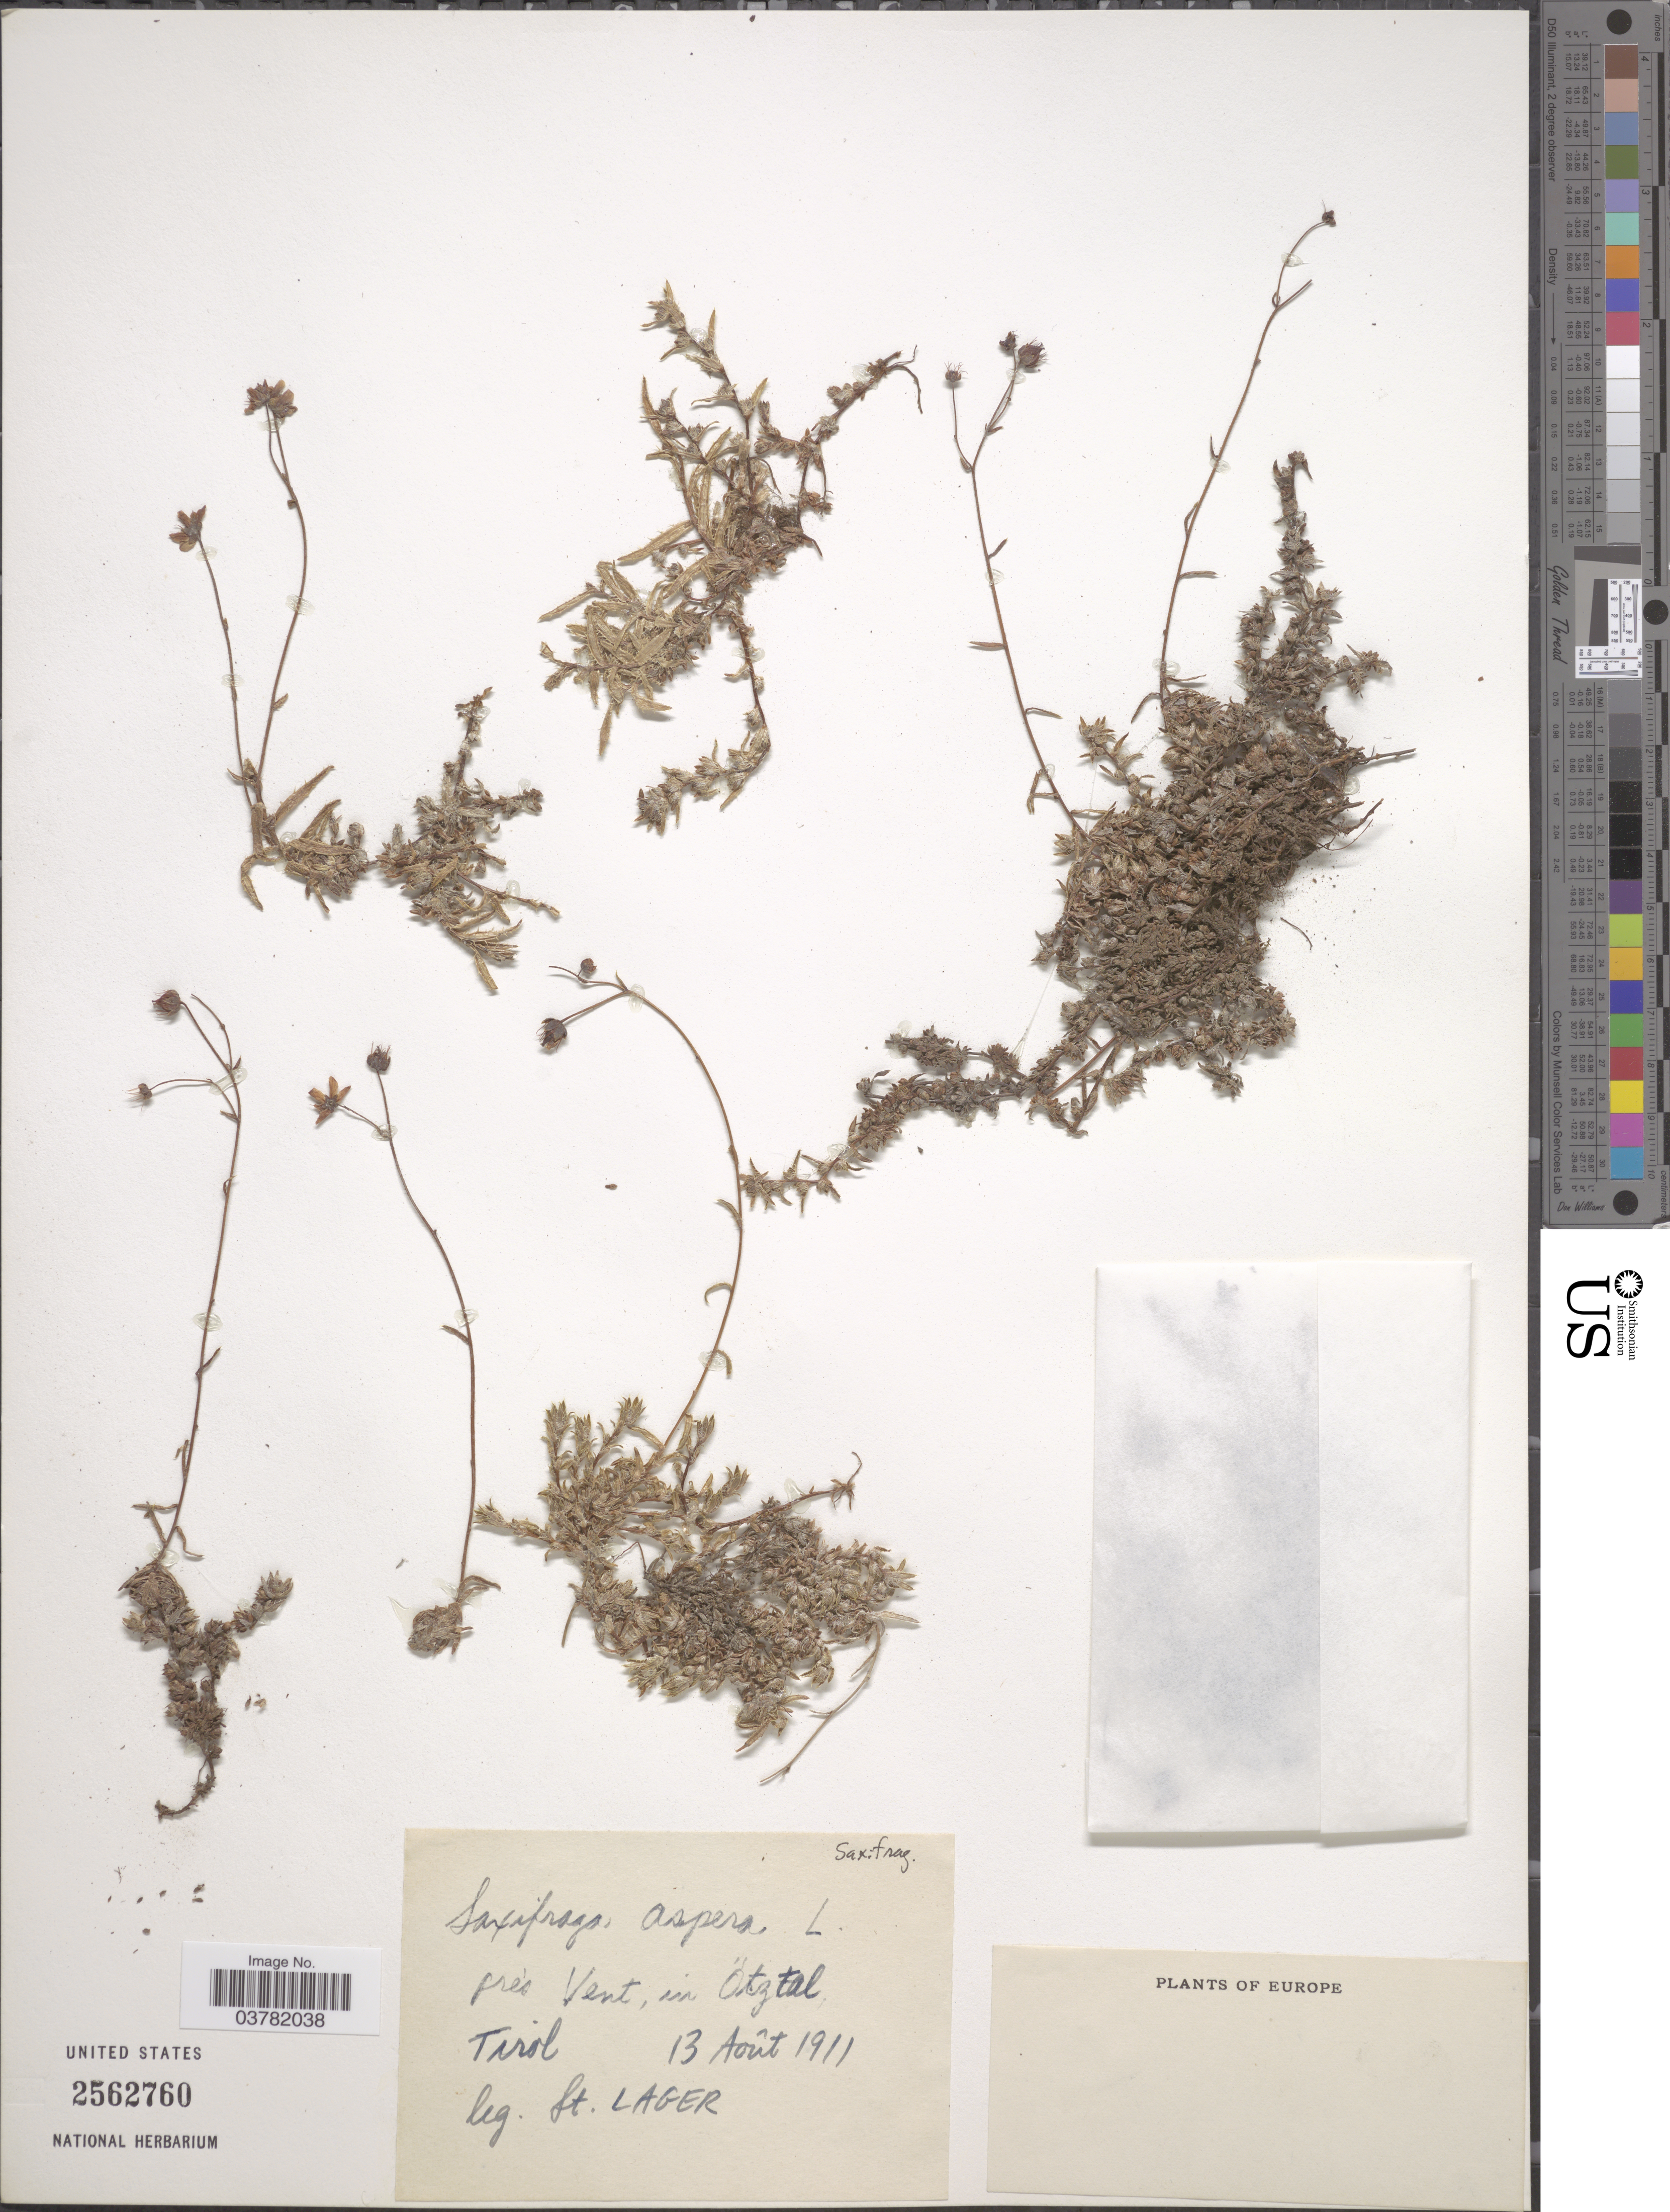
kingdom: Plantae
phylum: Tracheophyta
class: Magnoliopsida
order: Saxifragales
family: Saxifragaceae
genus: Saxifraga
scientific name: Saxifraga aspera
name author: L.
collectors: -. St. Lager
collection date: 1911-08-13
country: Austria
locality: Près Vent, in Ötztal, Tirol.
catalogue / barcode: US 2562760